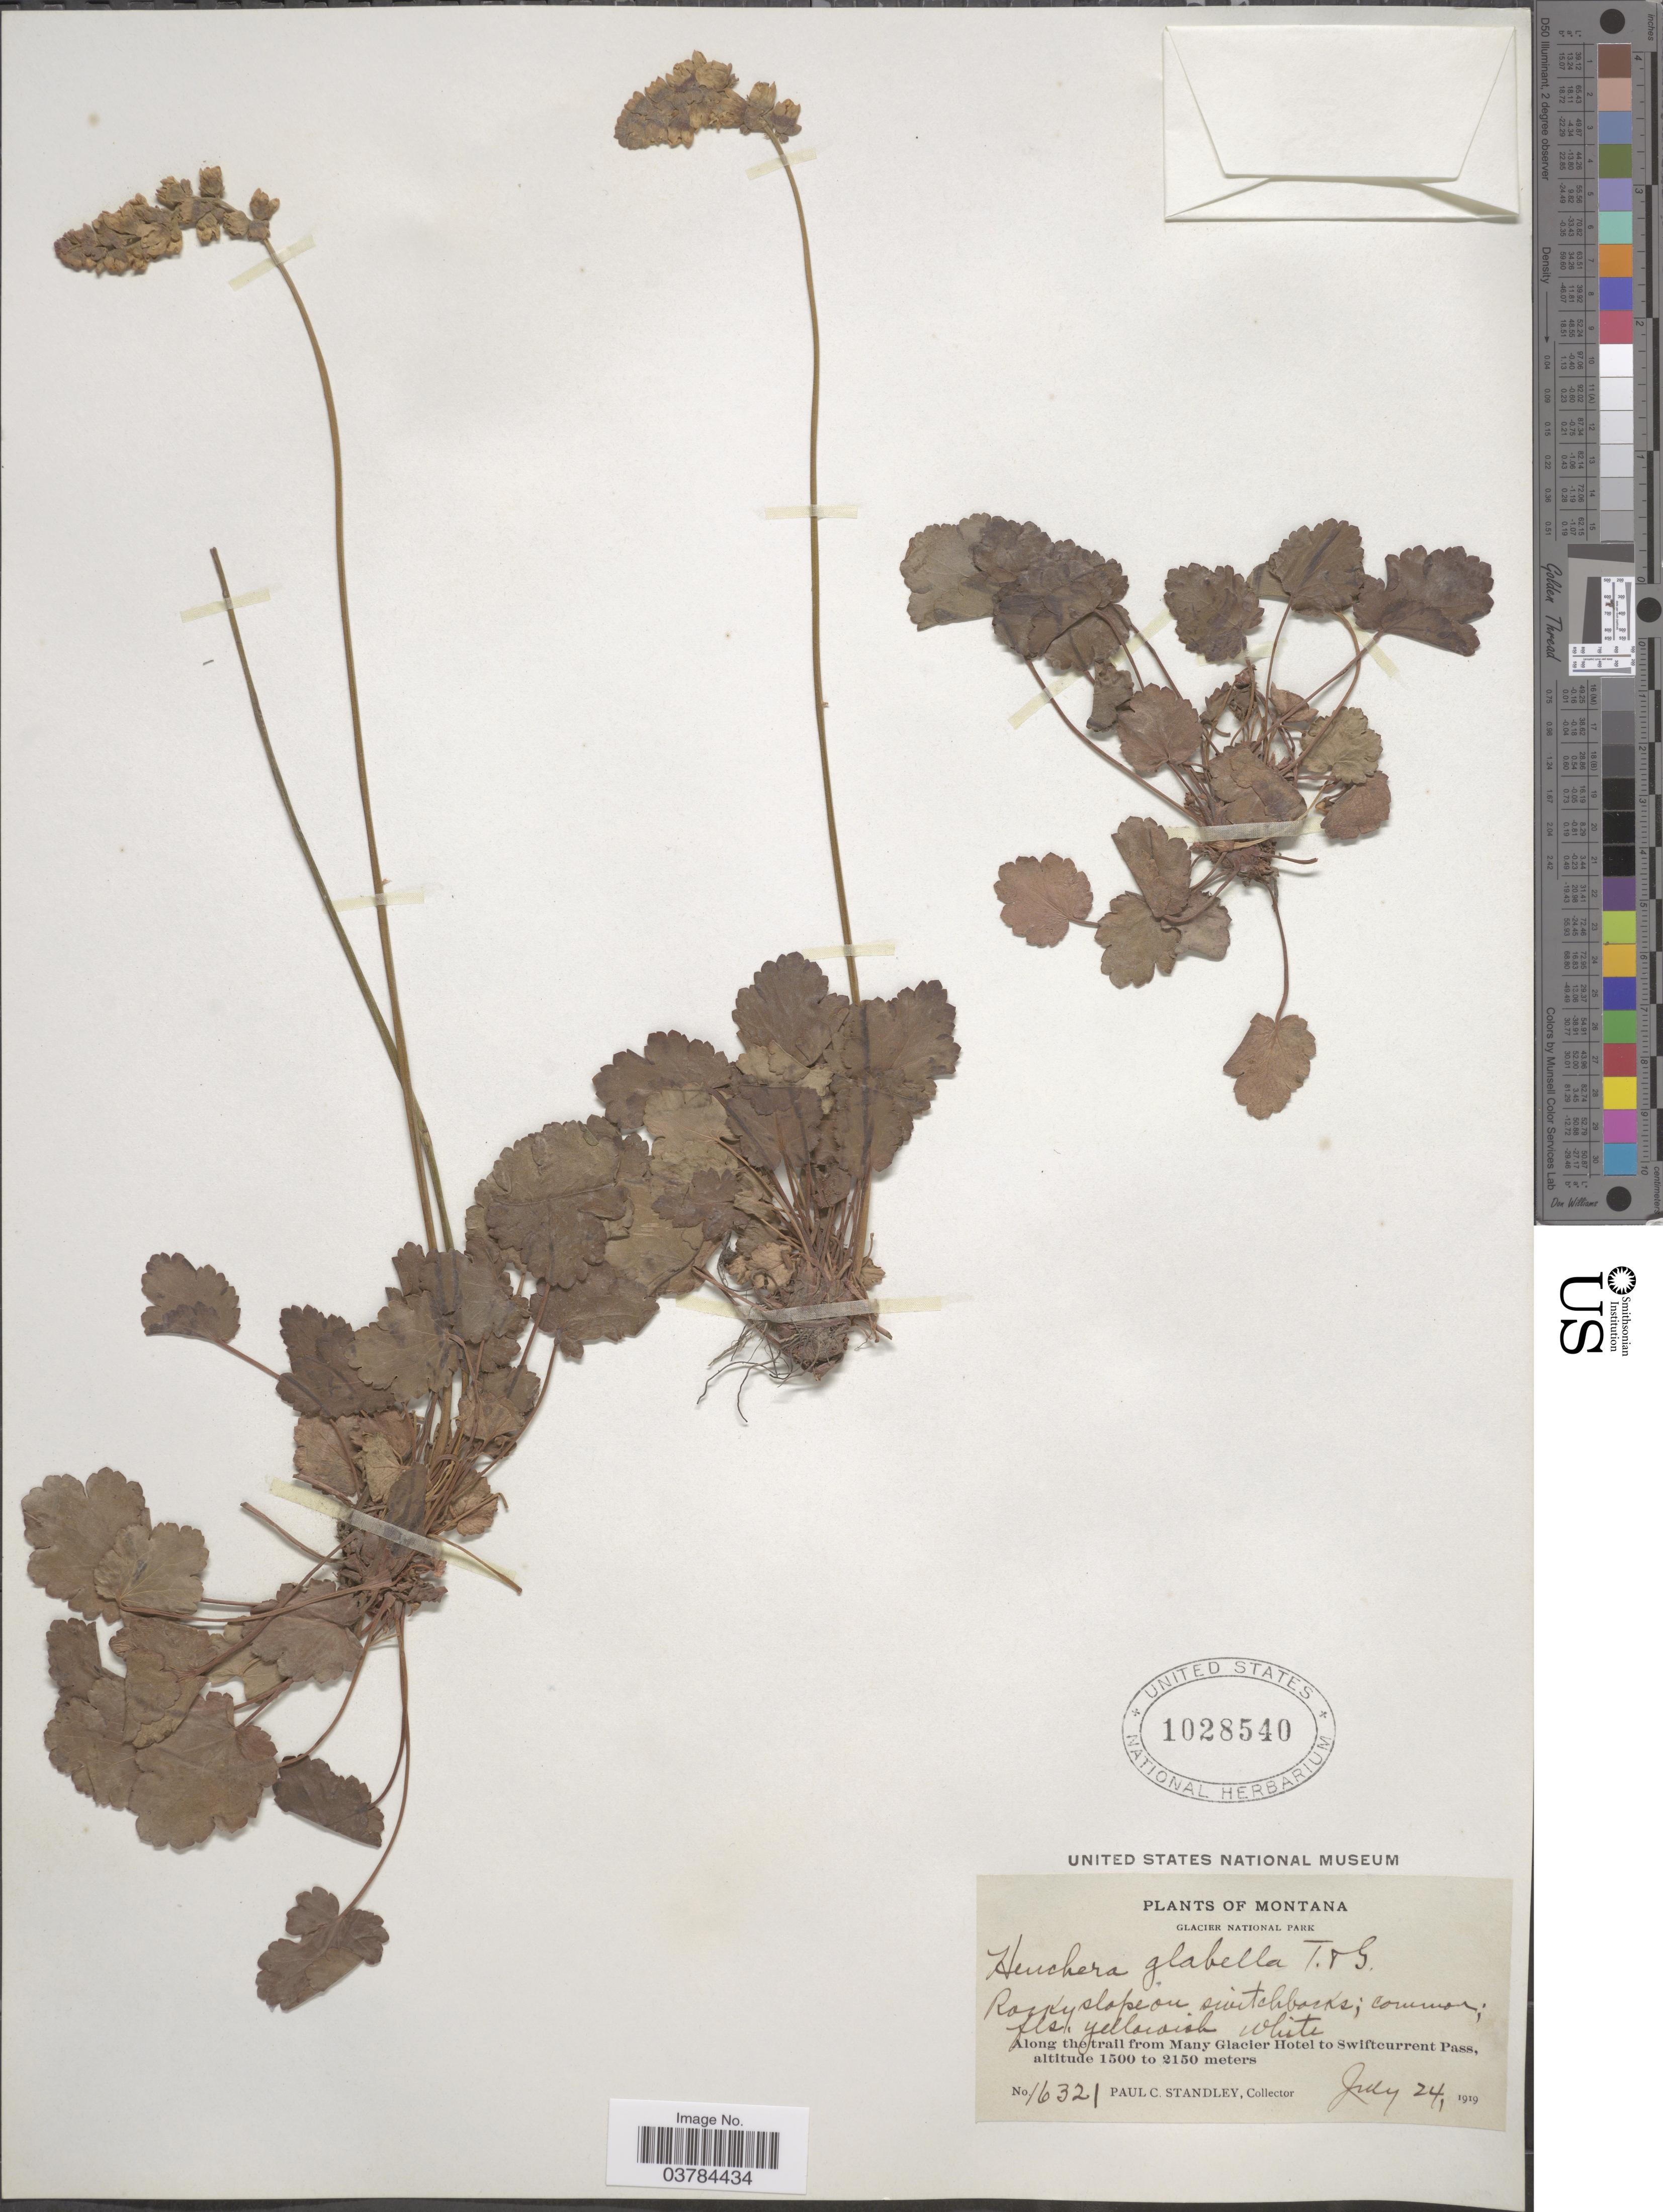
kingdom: Plantae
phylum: Tracheophyta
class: Magnoliopsida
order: Saxifragales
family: Saxifragaceae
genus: Heuchera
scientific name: Heuchera glabella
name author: Torr. & A. Gray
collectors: P. C. Standley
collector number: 16321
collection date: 1919-07-24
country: United States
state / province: Montana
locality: Glacier National Park. Along the trail from Many Glacier Hotel to Swiftcurrent Pass.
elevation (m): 1500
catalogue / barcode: US 1028540